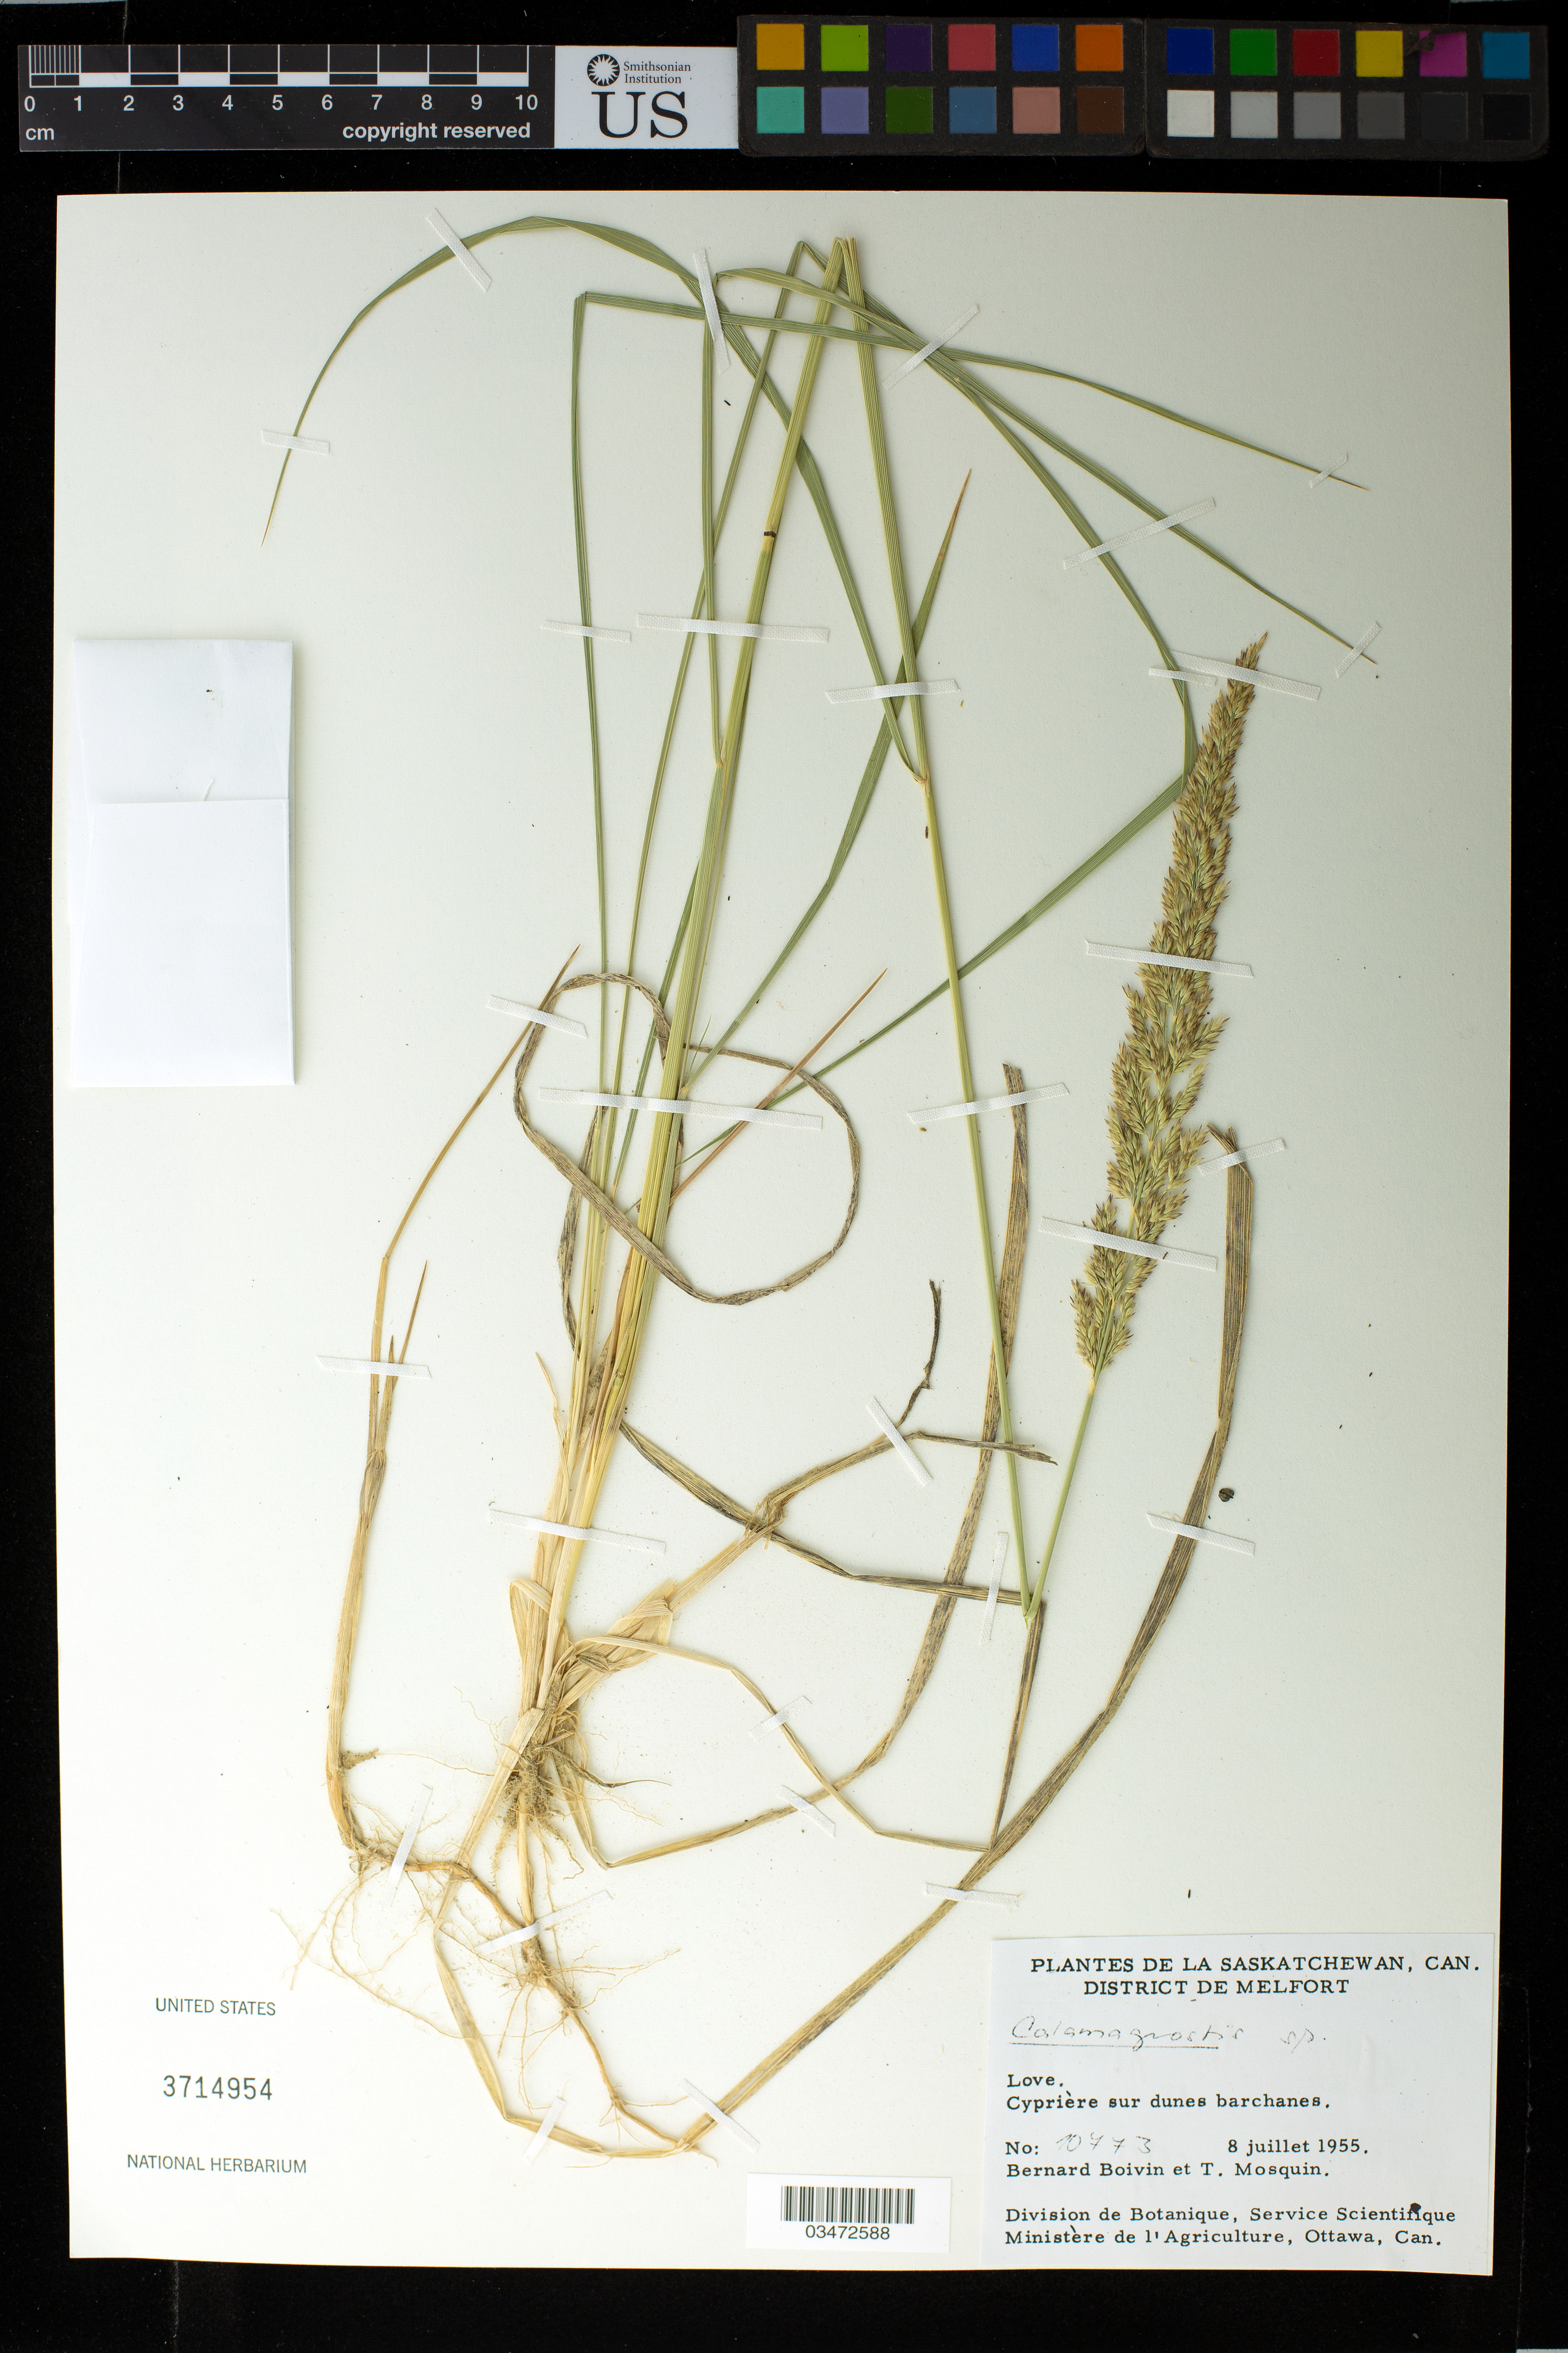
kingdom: Plantae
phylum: Tracheophyta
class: Liliopsida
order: Poales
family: Poaceae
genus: Calamagrostis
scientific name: Calamagrostis sp.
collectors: B. Boivin & T. Mosquin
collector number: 10773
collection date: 1955-07-08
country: Canada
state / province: Saskatchewan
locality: Love. Cypriere sur dunes barchanes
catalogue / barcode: US 3714954